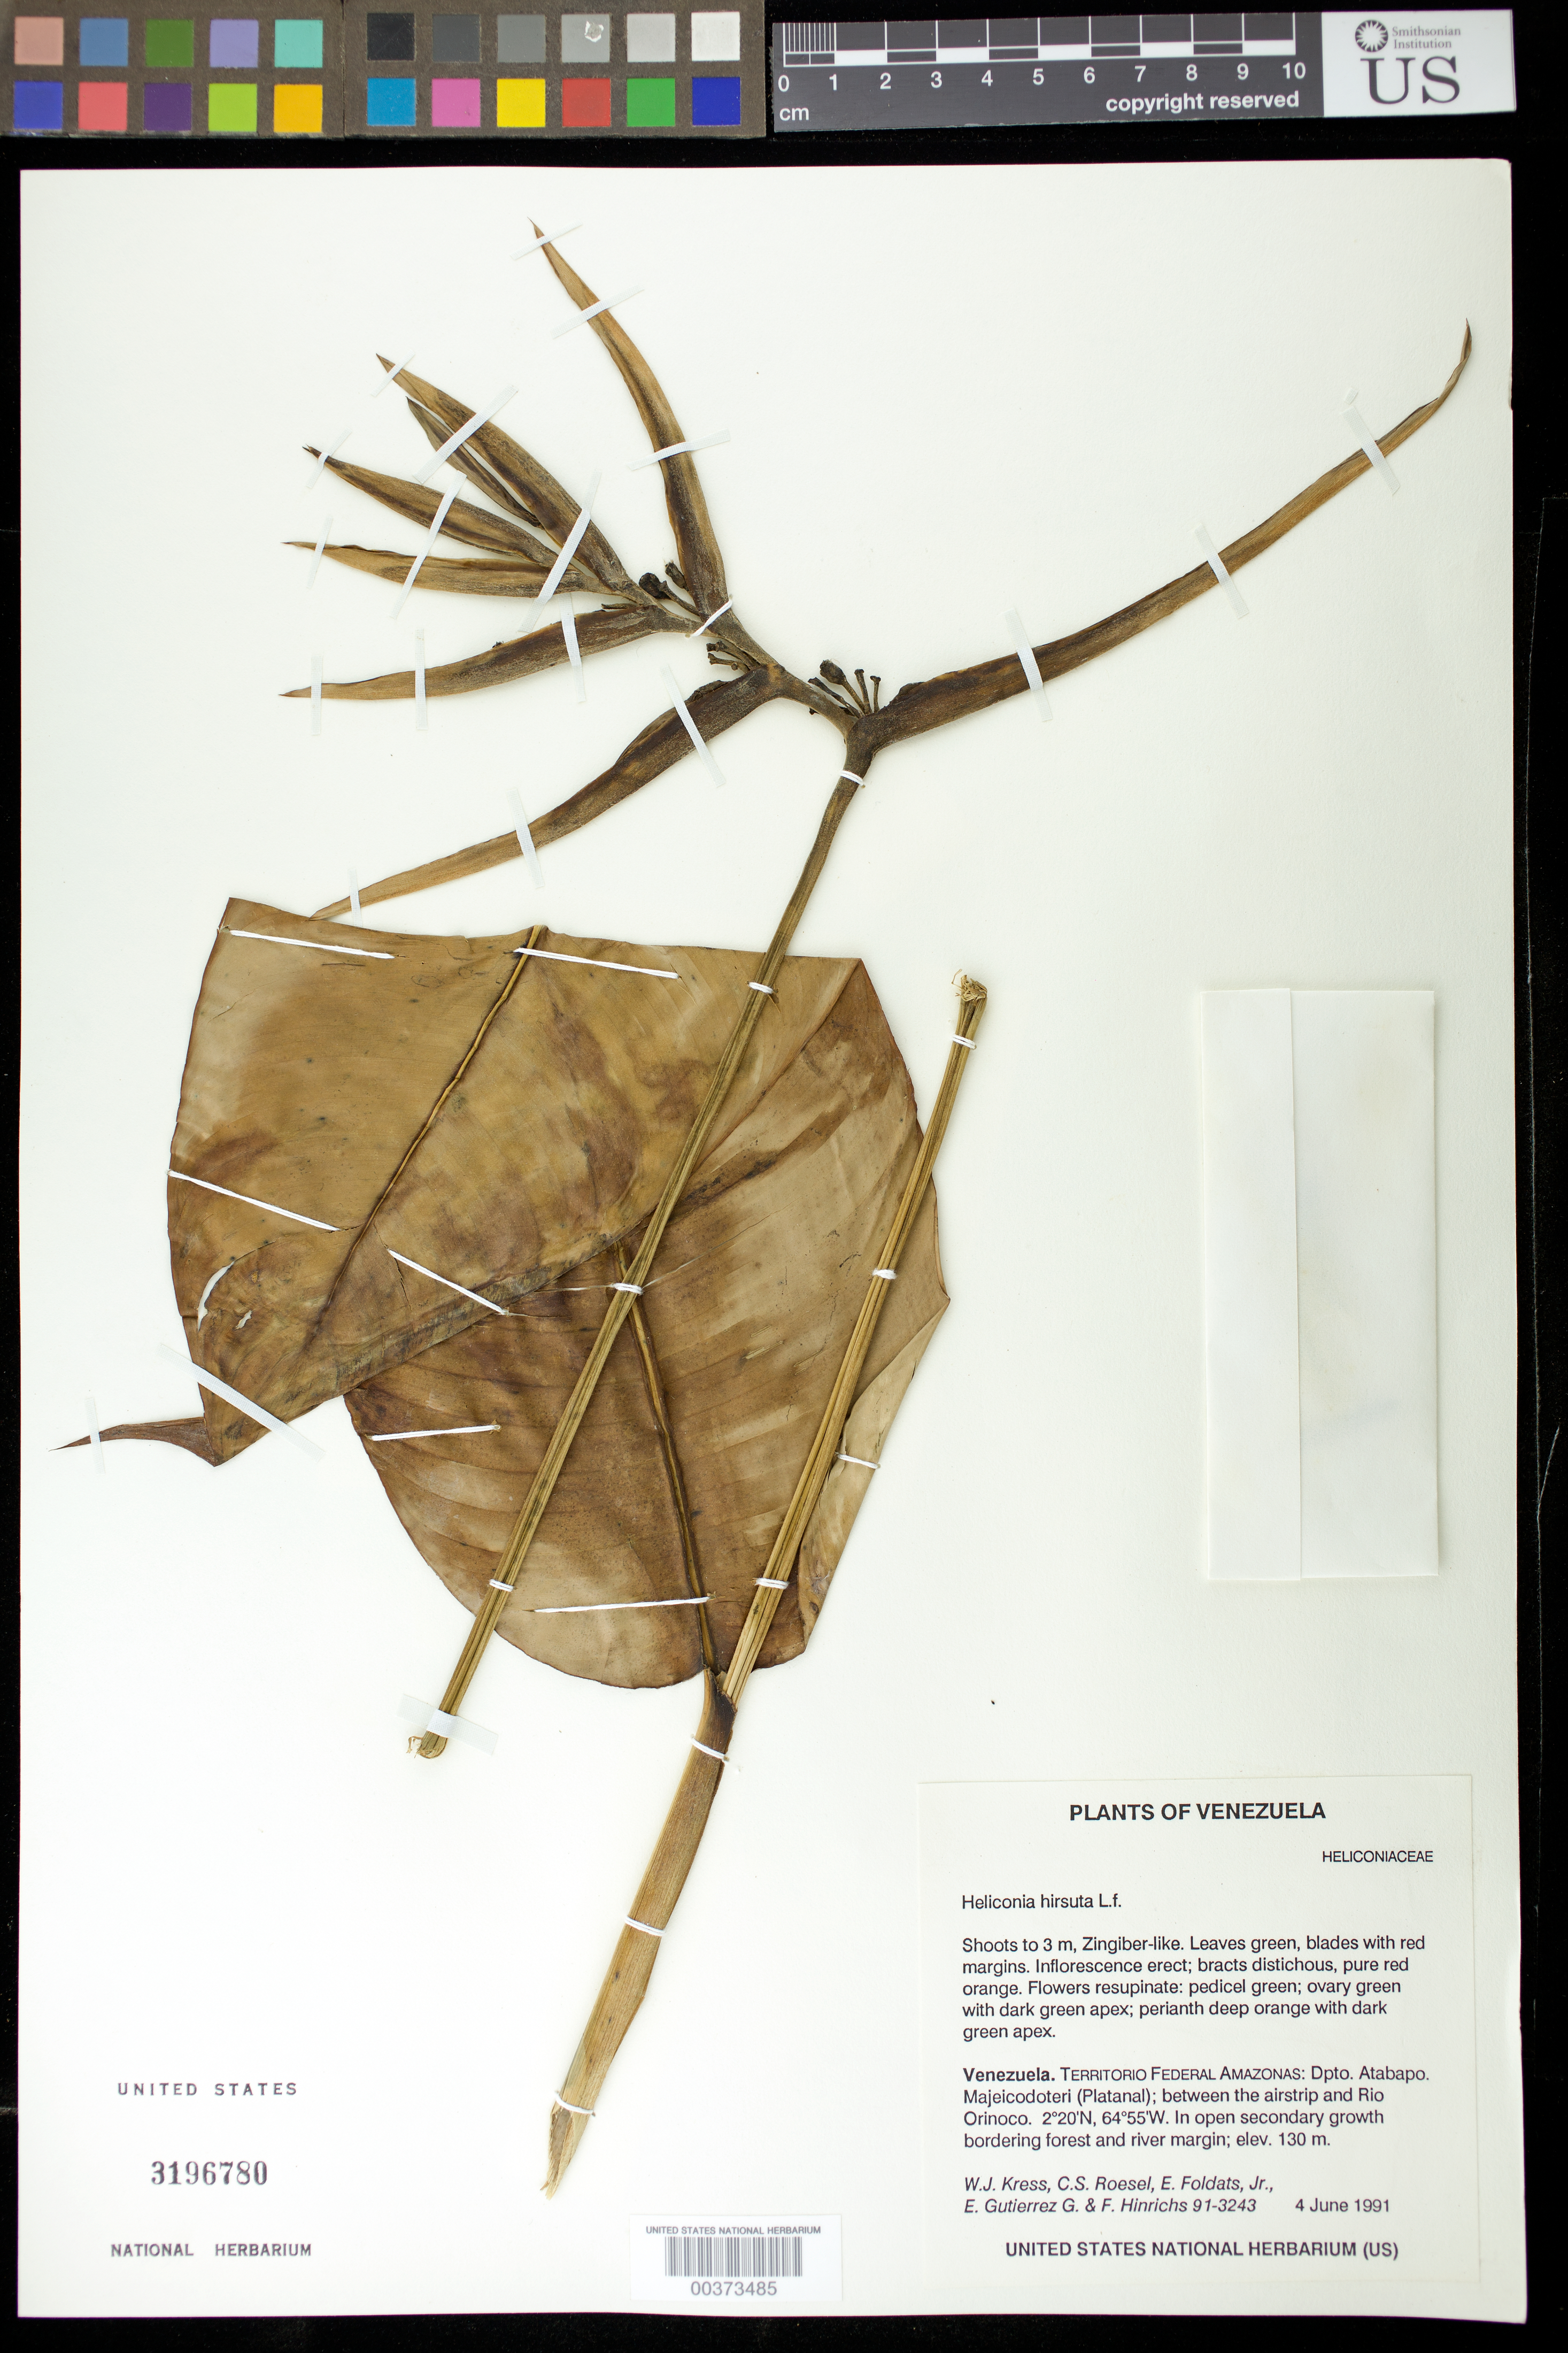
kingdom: Plantae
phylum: Tracheophyta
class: Liliopsida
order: Zingiberales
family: Heliconiaceae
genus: Heliconia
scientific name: Heliconia hirsuta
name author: L. f.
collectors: W. J. Kress, C. S. Roesel, E. Foldats, E. Gutierrez G. & F. Hinrichs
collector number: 91-3243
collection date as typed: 04 Jun 1991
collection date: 1991-06-04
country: Venezuela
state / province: Amazonas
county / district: Atabapo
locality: Majeicodoteri (platanal); between the airstrip and rio orinoco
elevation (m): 130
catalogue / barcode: US 3196780